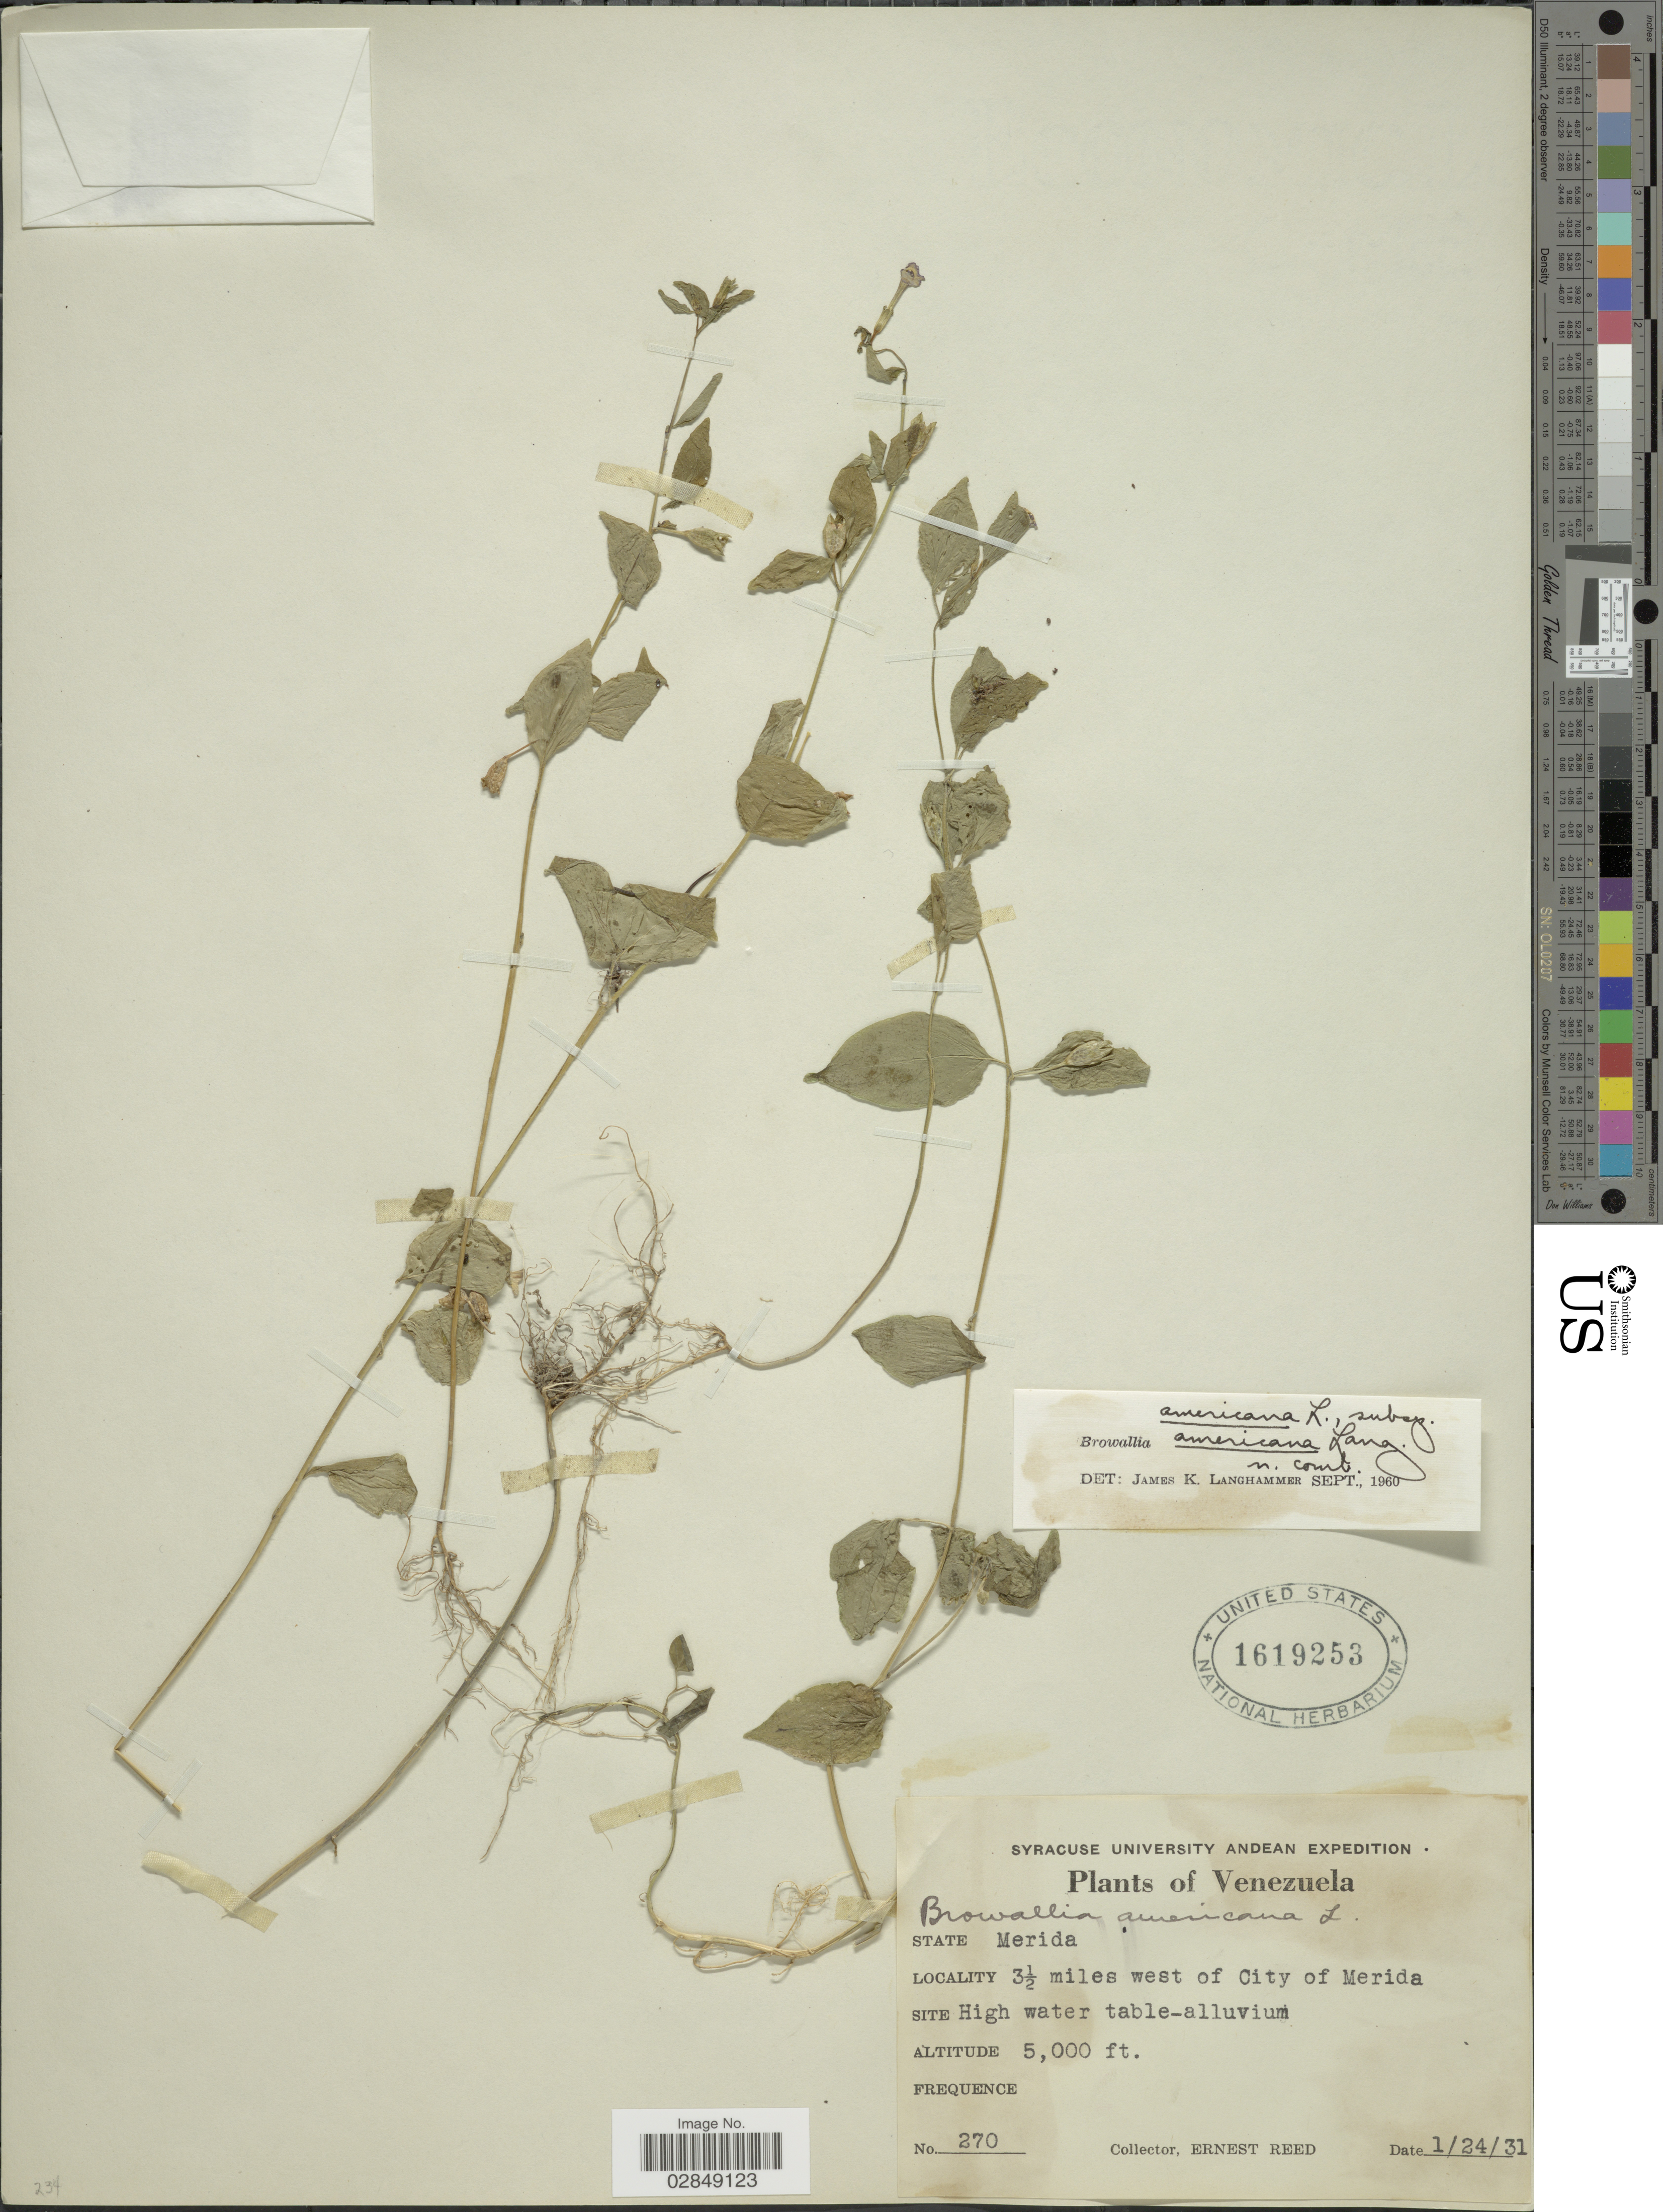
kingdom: Plantae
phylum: Tracheophyta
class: Magnoliopsida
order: Solanales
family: Solanaceae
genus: Browallia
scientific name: Browallia americana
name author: L.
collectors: E. Reed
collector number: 270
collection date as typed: Transcribed d/m/y: 24/1/31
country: Venezuela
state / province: Mérida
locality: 3½ miles west of City of Merida.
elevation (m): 1524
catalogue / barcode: US 1619253